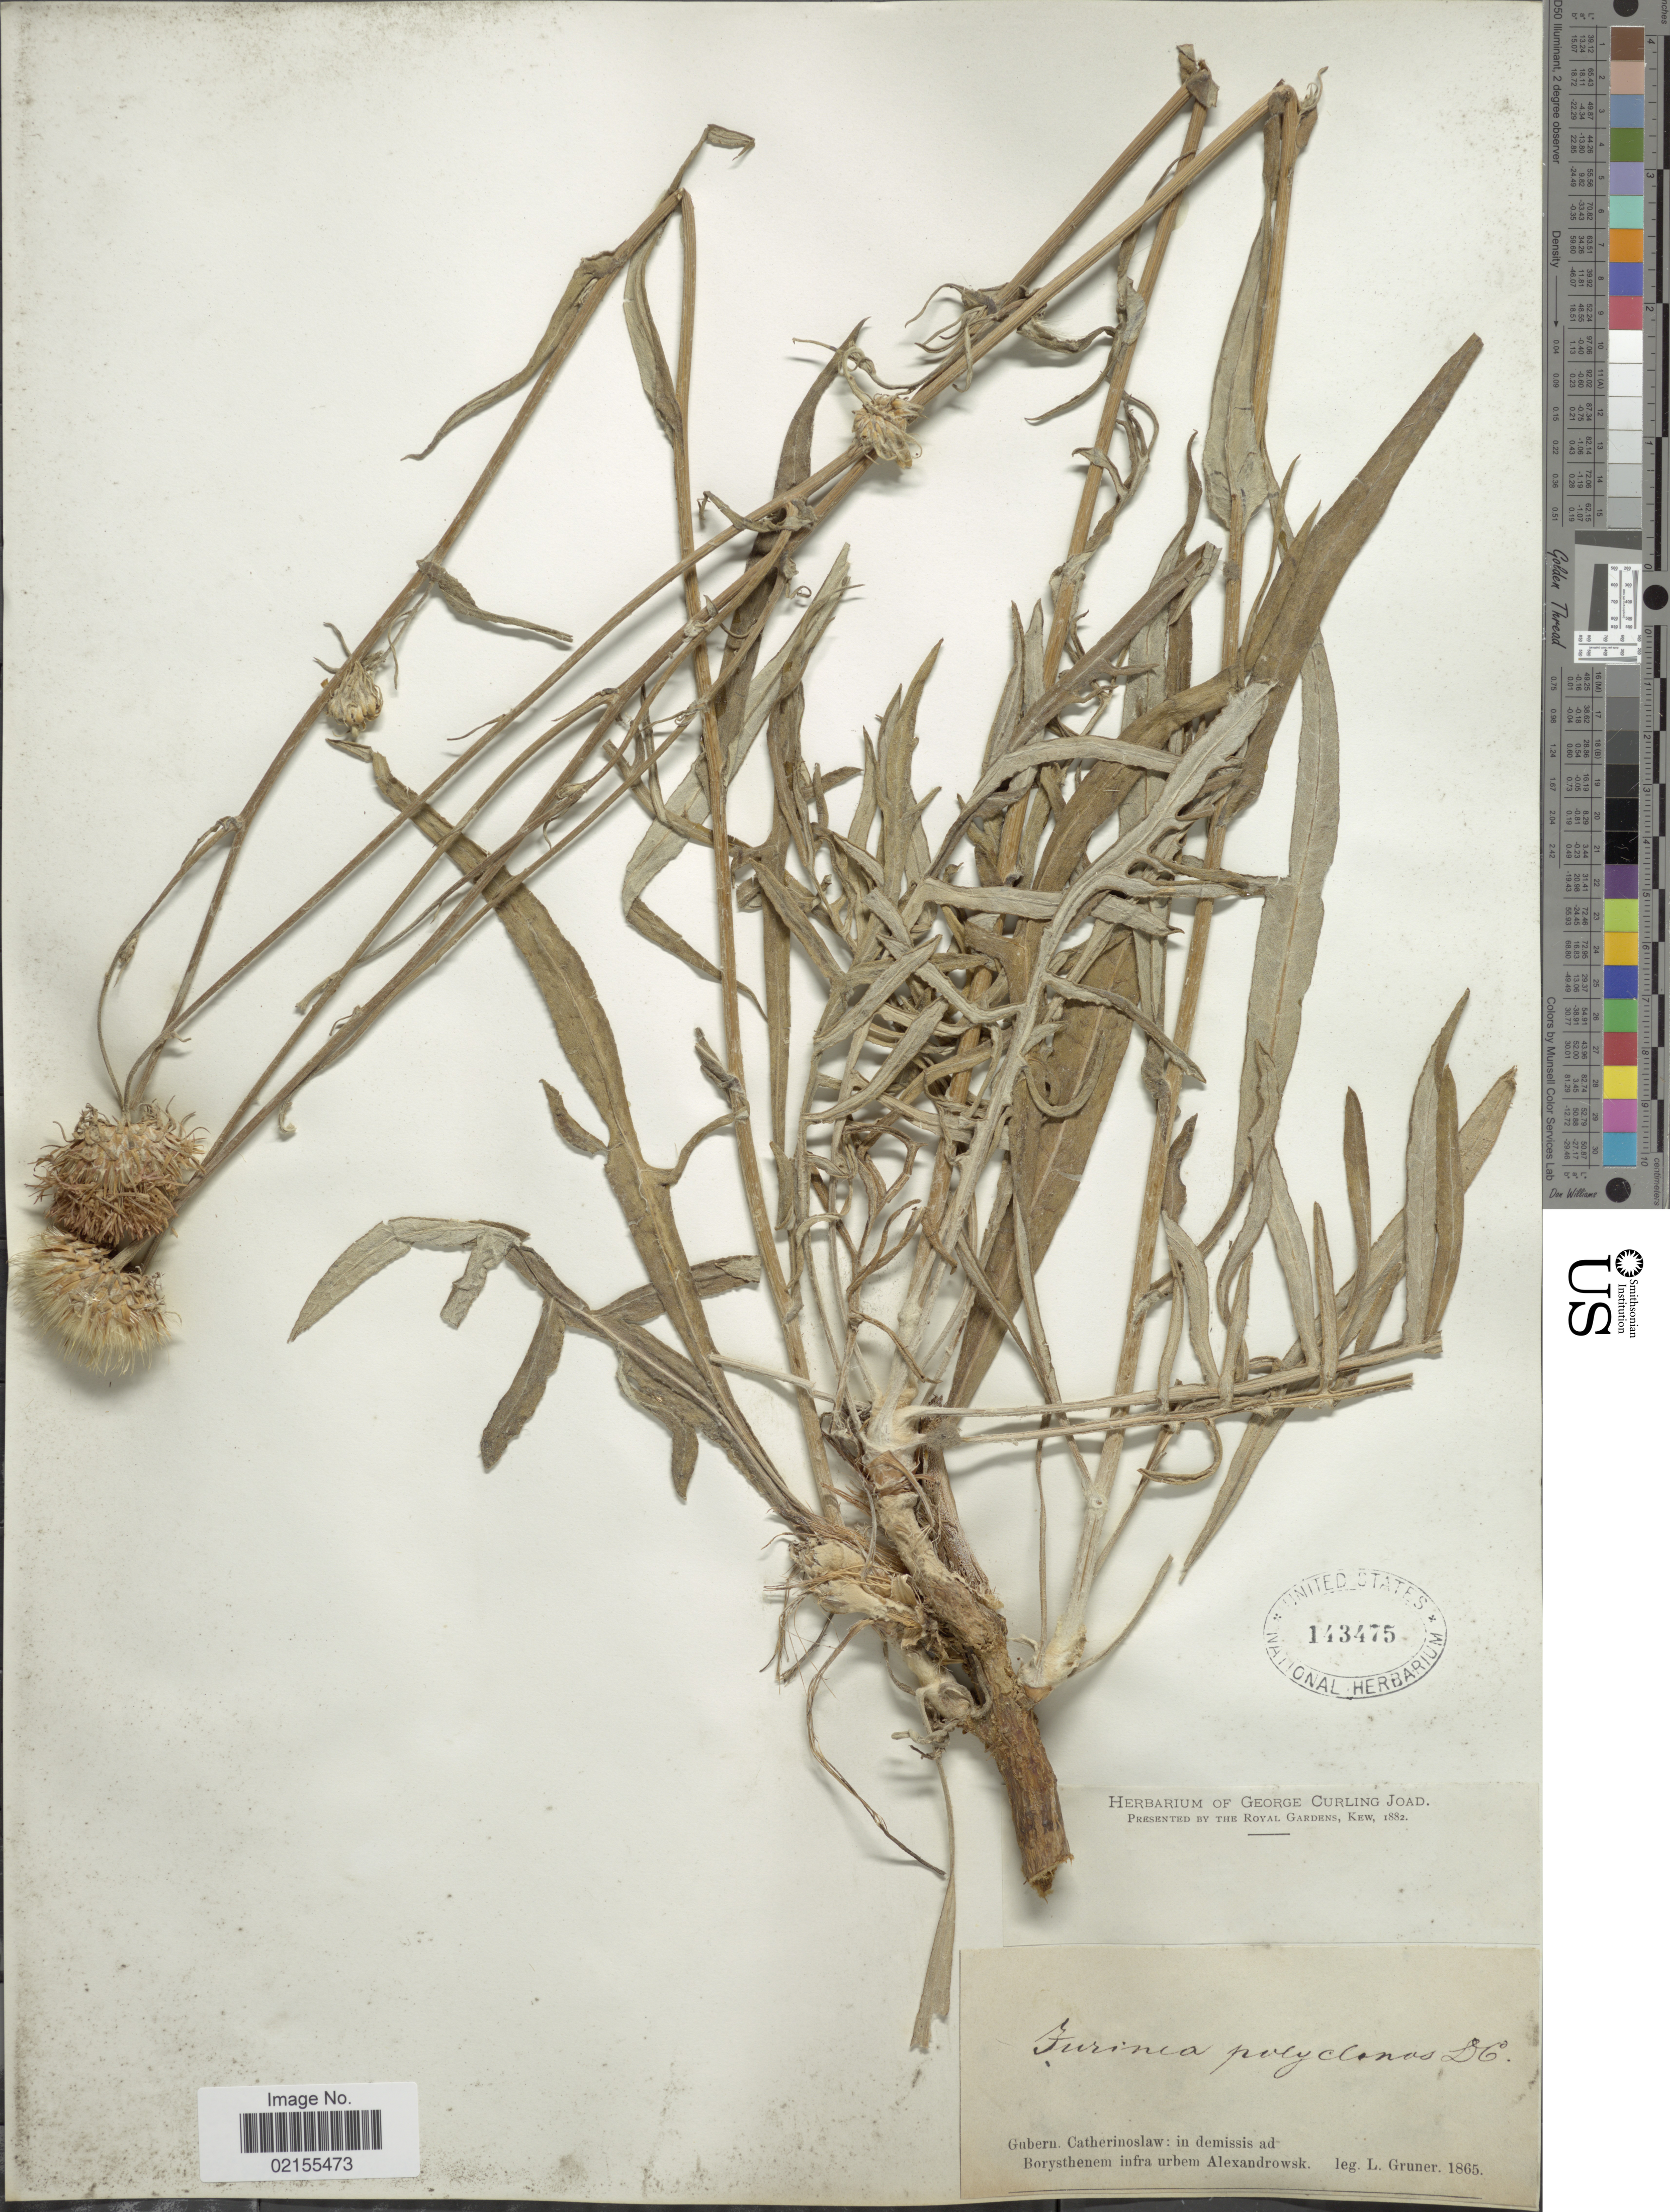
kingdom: Plantae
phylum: Tracheophyta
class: Magnoliopsida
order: Asterales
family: Asteraceae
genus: Jurinea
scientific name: Jurinea polyclonos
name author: DC.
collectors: L. F. Gruner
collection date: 1865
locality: Gubern, Catherinoslaw [unsure placement]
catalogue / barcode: US 143475